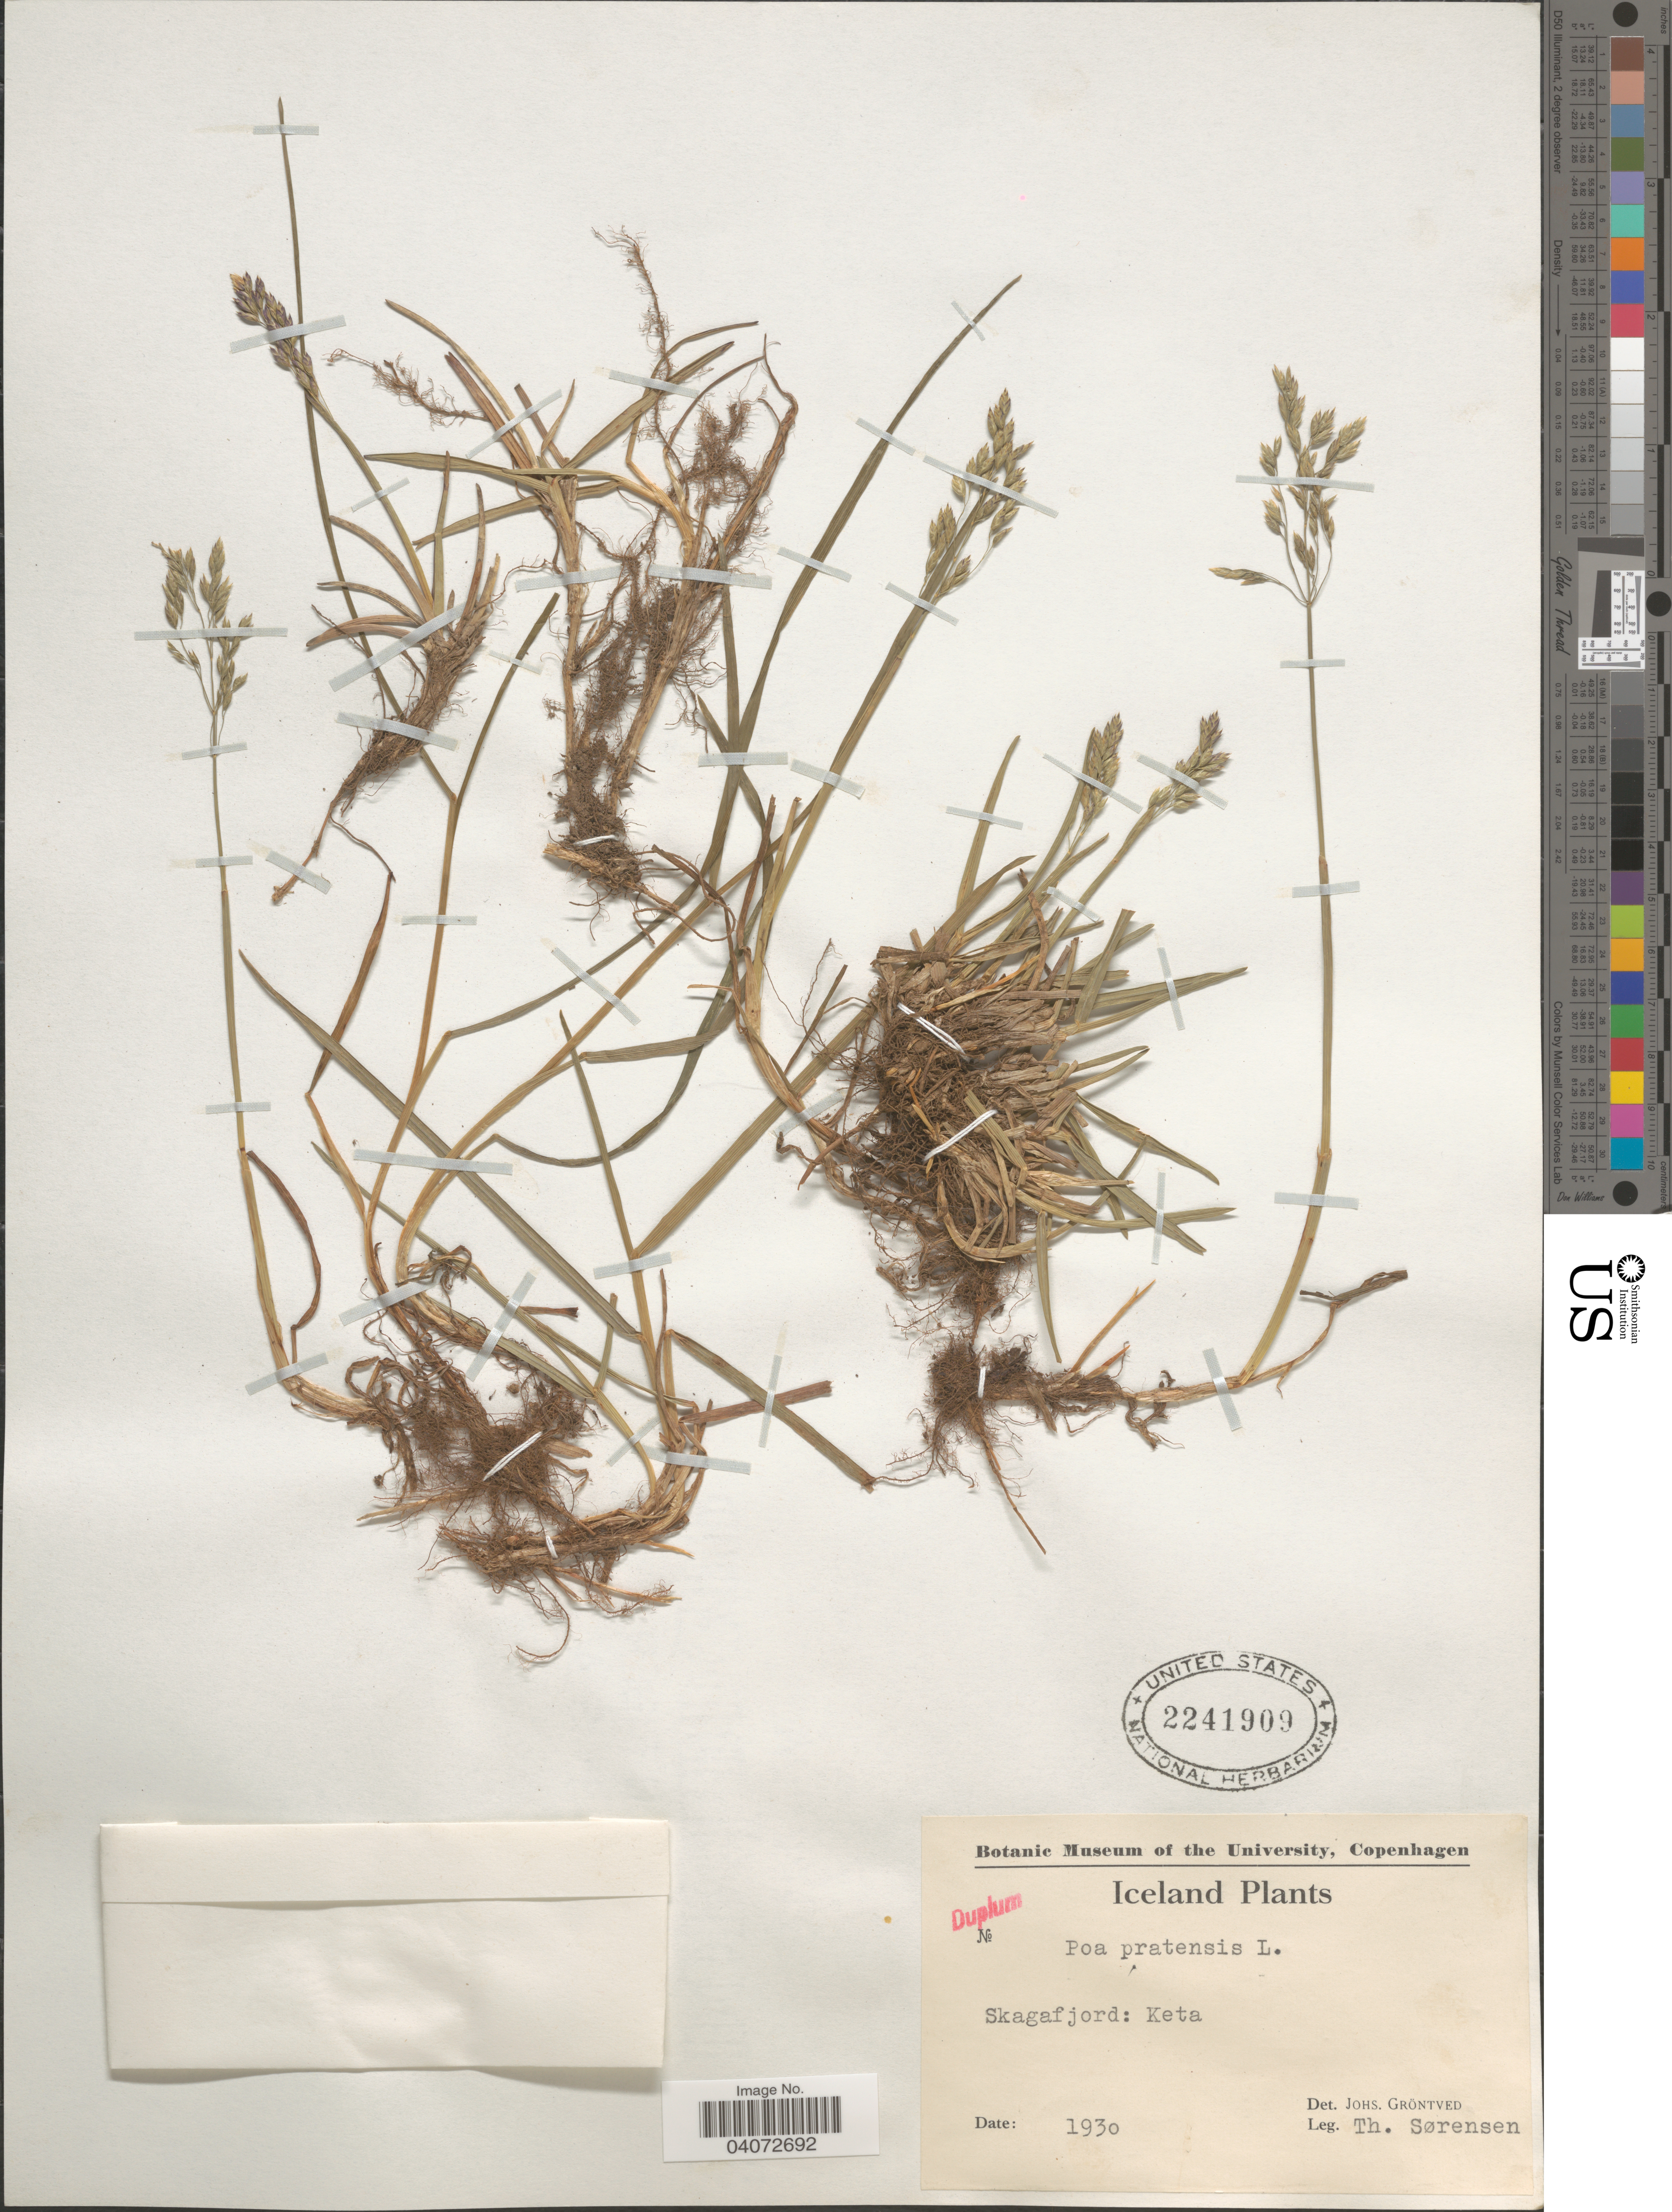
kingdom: Plantae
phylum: Tracheophyta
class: Liliopsida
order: Poales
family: Poaceae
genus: Poa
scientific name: Poa pratensis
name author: L.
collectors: T. Sorensen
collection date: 1930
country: Iceland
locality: Skagafjord: Keta.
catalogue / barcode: US 2241909